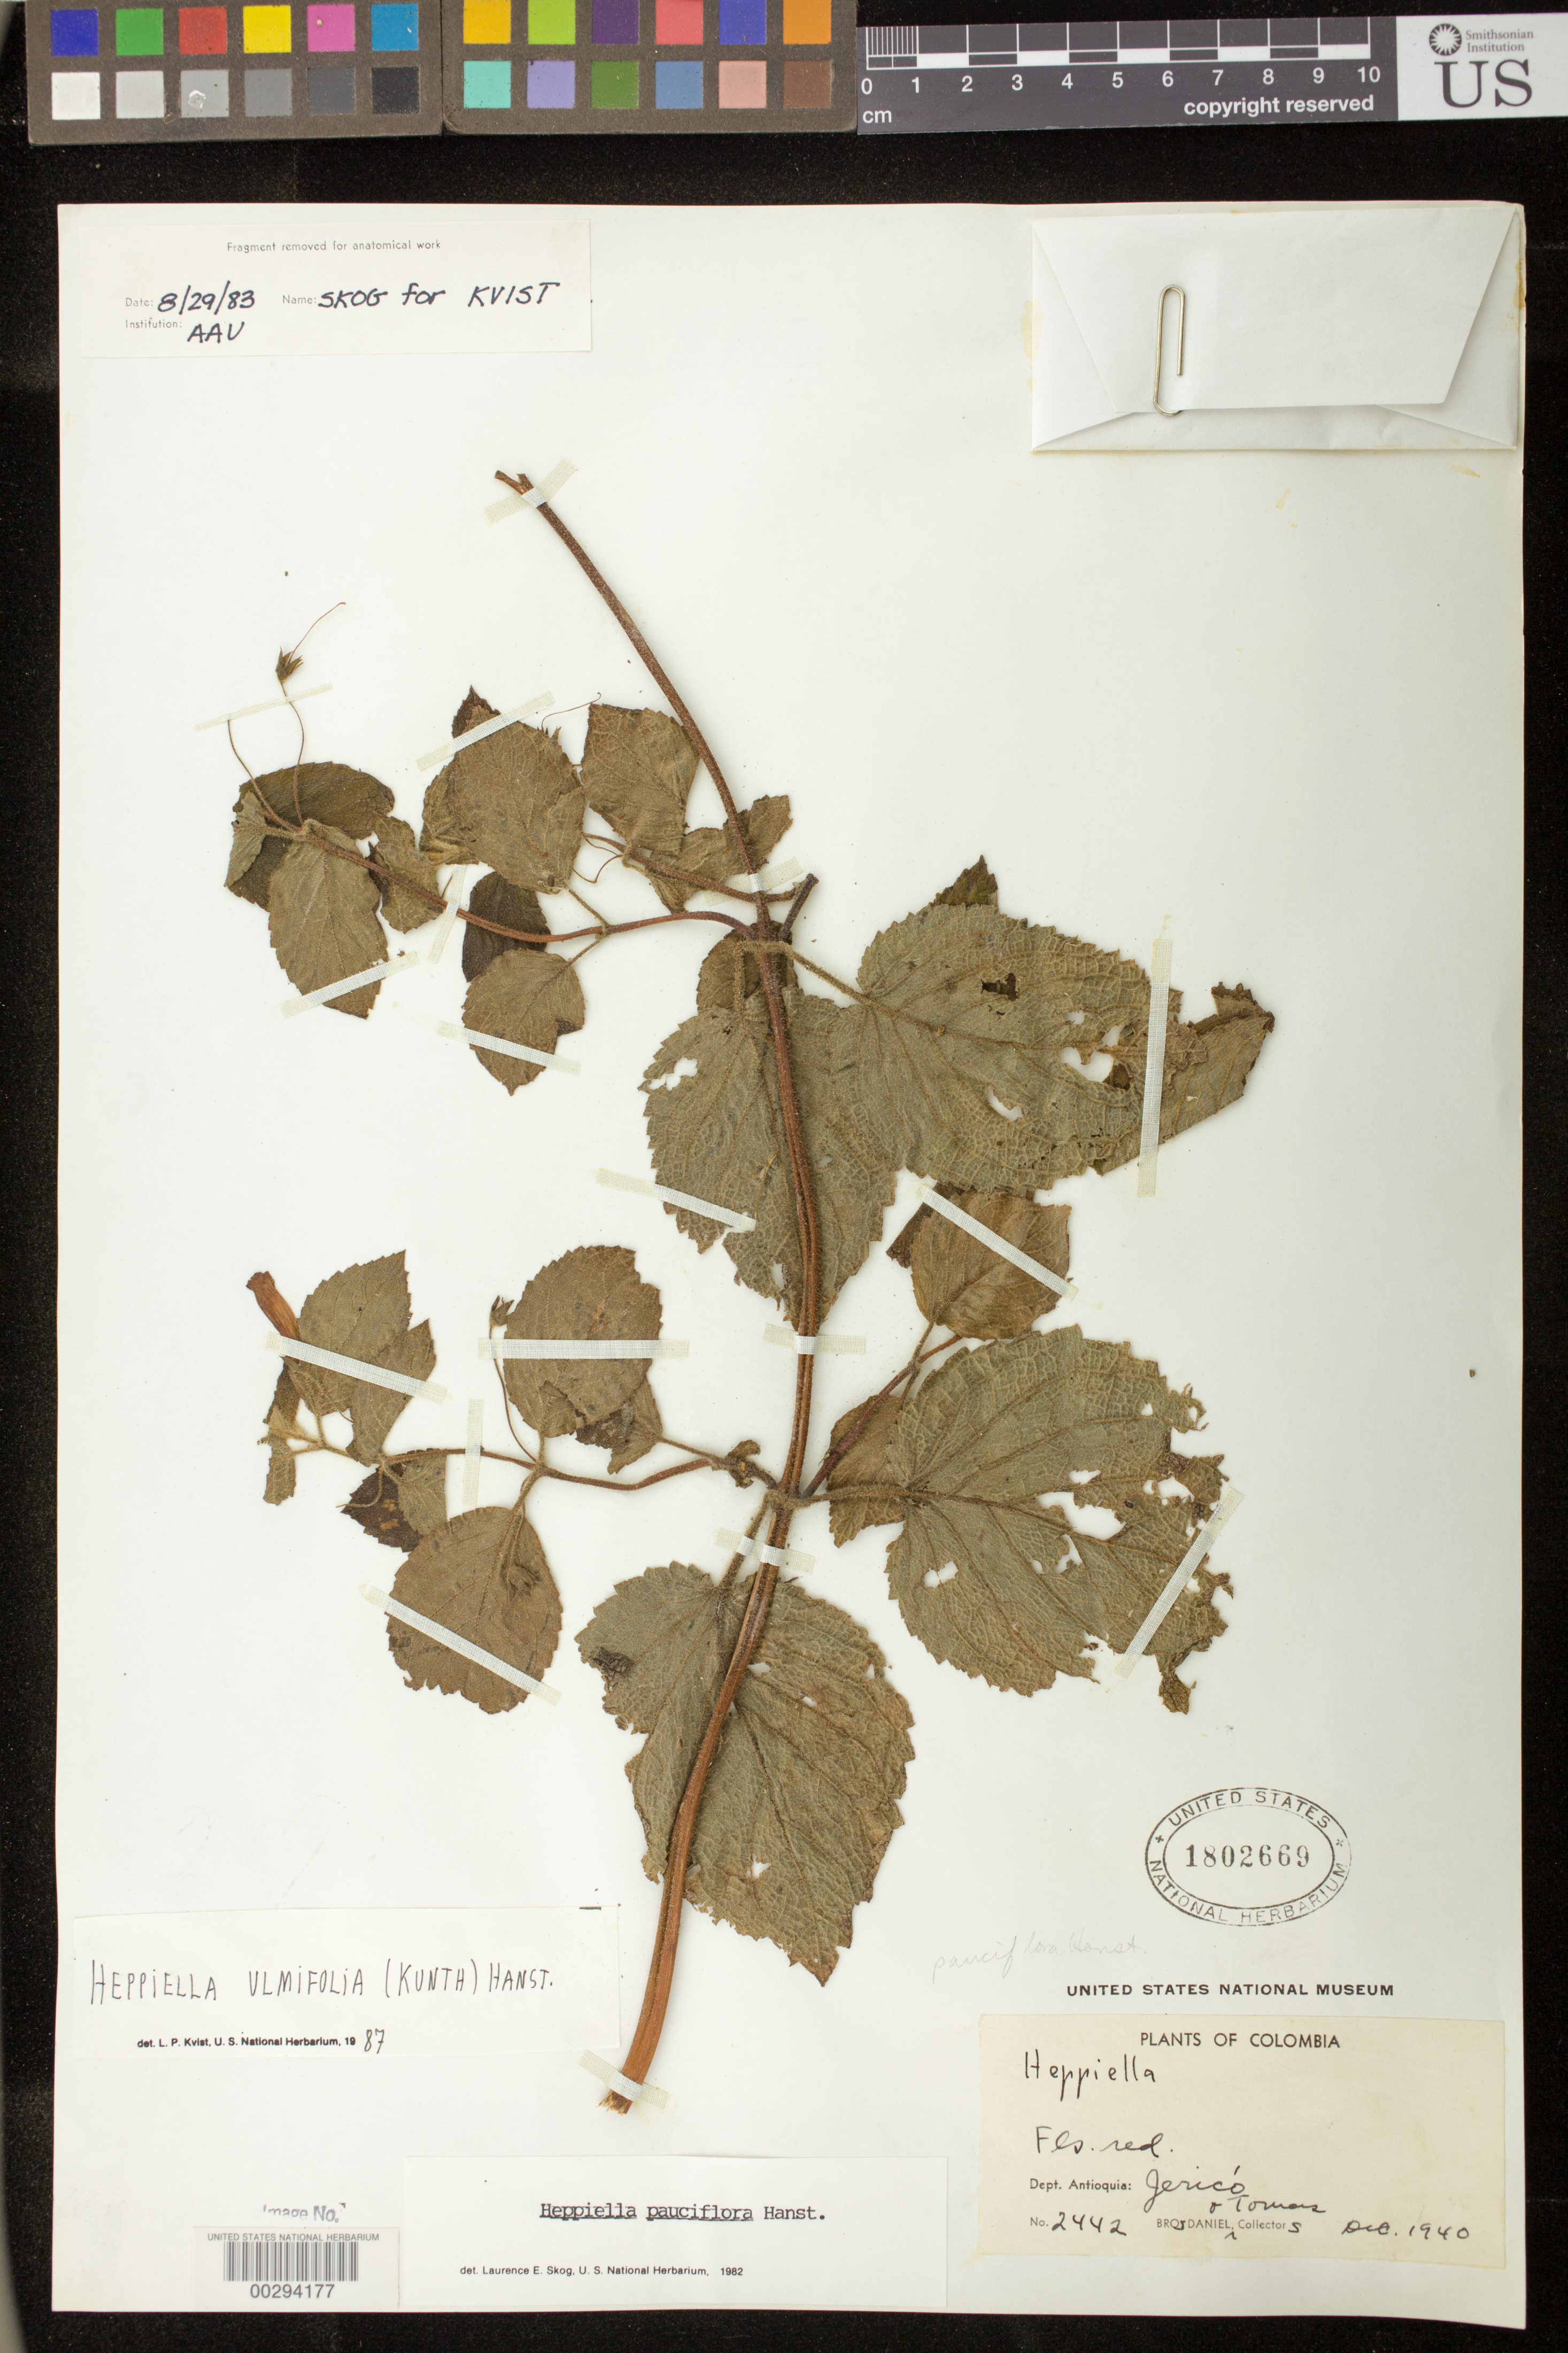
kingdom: Plantae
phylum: Tracheophyta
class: Magnoliopsida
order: Lamiales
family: Gesneriaceae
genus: Heppiella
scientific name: Heppiella ulmifolia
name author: (Kunth) Hanst.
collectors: Bro. Daniel & B. Tomas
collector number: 2442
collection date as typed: Dec 1940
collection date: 1940-12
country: Colombia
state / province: Antioquia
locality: Jerico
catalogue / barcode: US 1802669